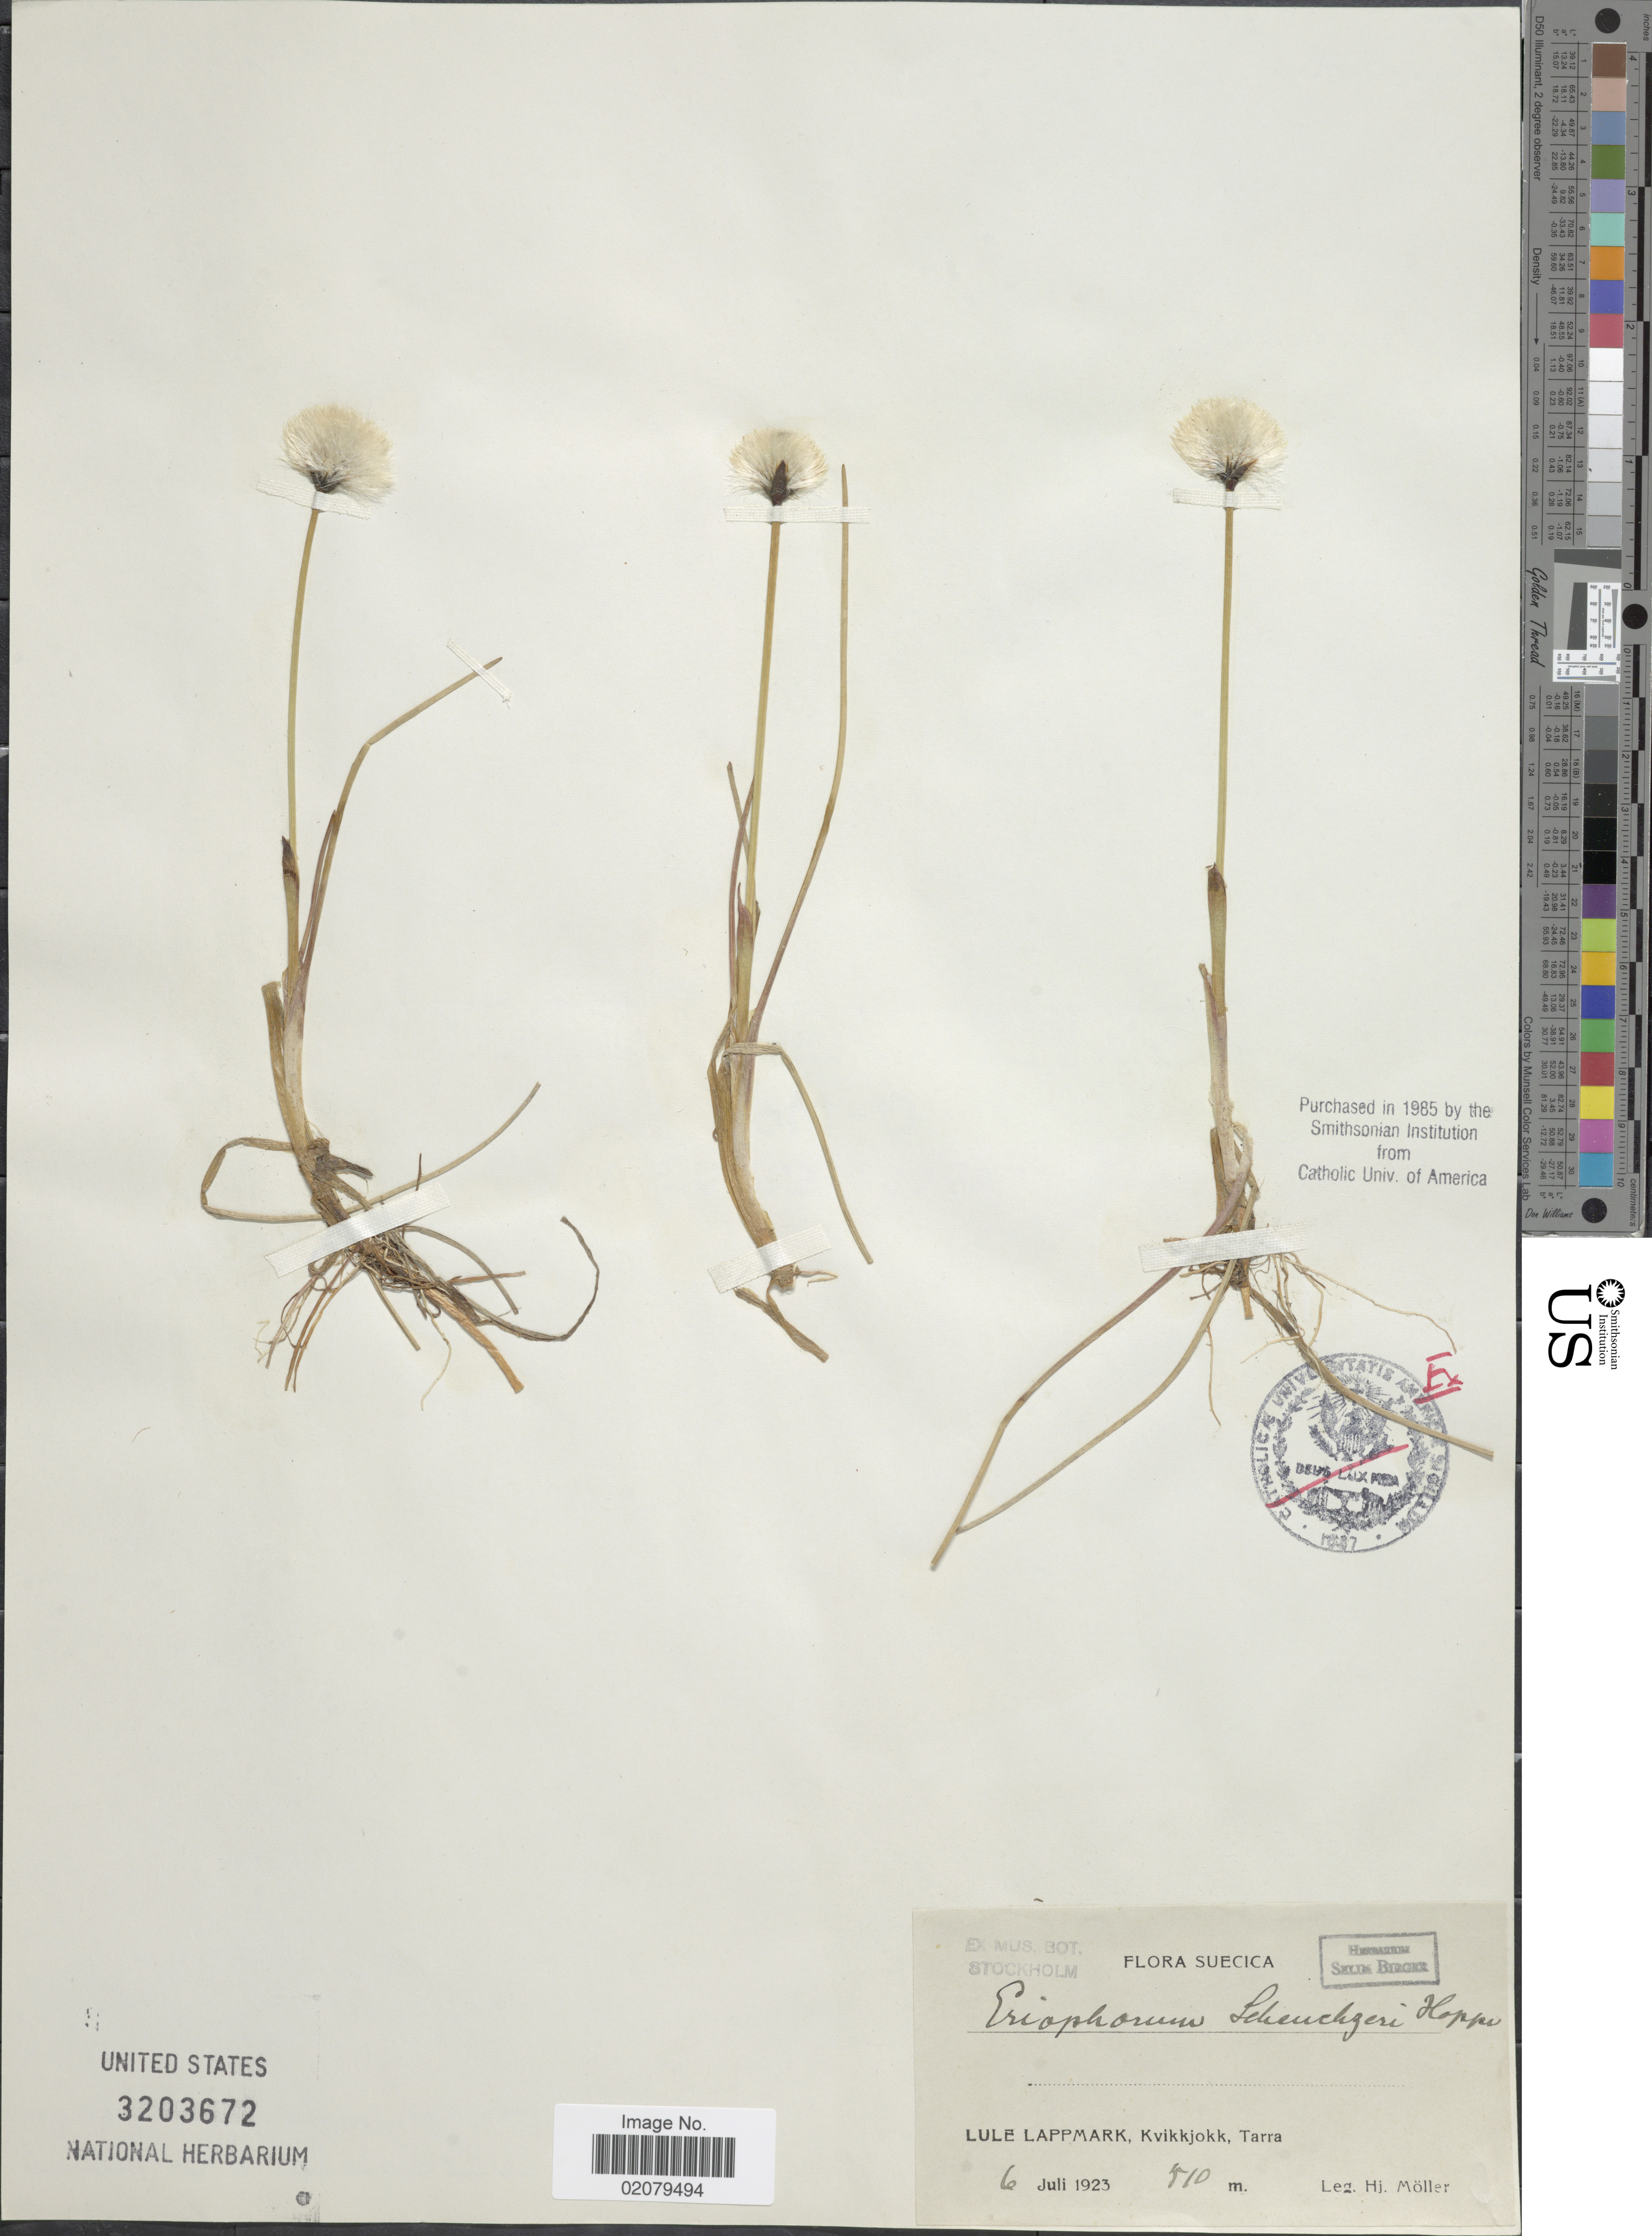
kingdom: Plantae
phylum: Tracheophyta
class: Liliopsida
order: Poales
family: Cyperaceae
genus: Eriophorum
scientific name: Eriophorum scheuchzeri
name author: Hoppe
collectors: H. Möller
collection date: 1923-07-06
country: Sweden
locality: Suecica, Lule Lappmark, Kvikkjokk, Tarra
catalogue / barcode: US 3203672